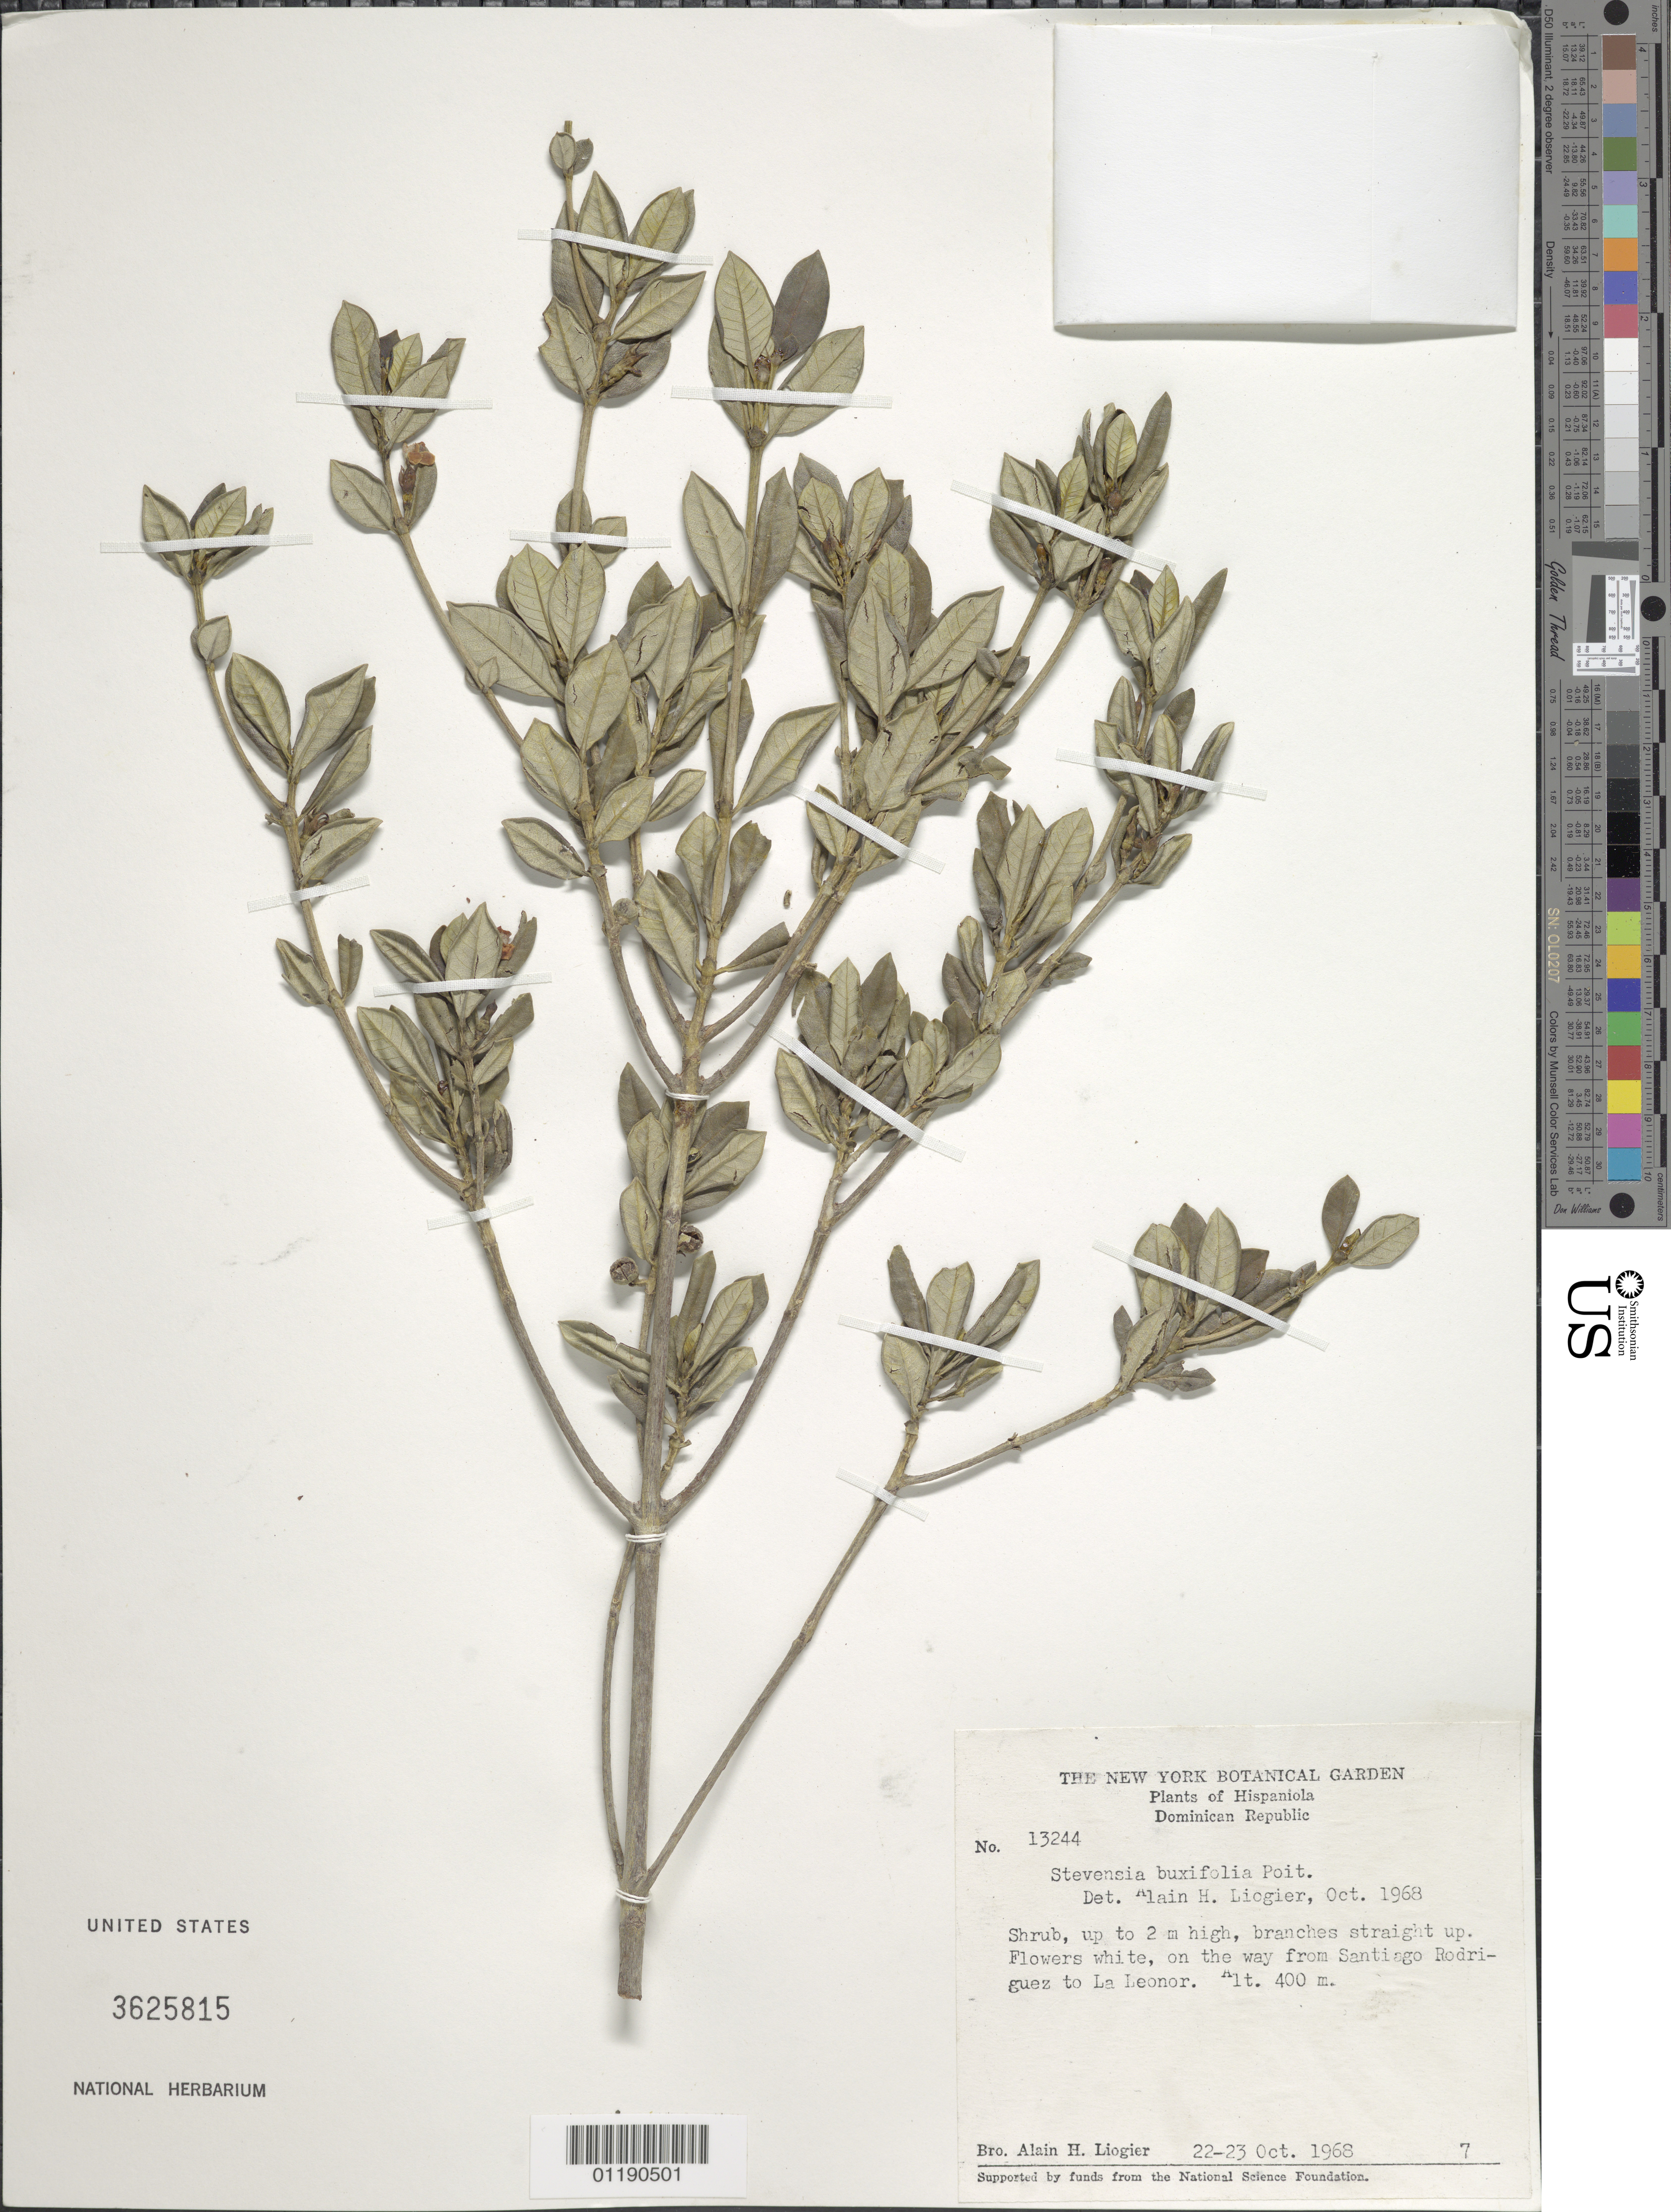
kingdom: Plantae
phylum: Tracheophyta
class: Magnoliopsida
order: Gentianales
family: Rubiaceae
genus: Stevensia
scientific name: Stevensia buxifolia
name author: Poit.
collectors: A. H. Liogier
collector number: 13244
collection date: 1968-10-22/1968-10-23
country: Dominican Republic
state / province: Santiago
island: Hispaniola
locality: On the way from Santiago Rodriguez to La Leonor.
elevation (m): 400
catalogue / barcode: US 3625815